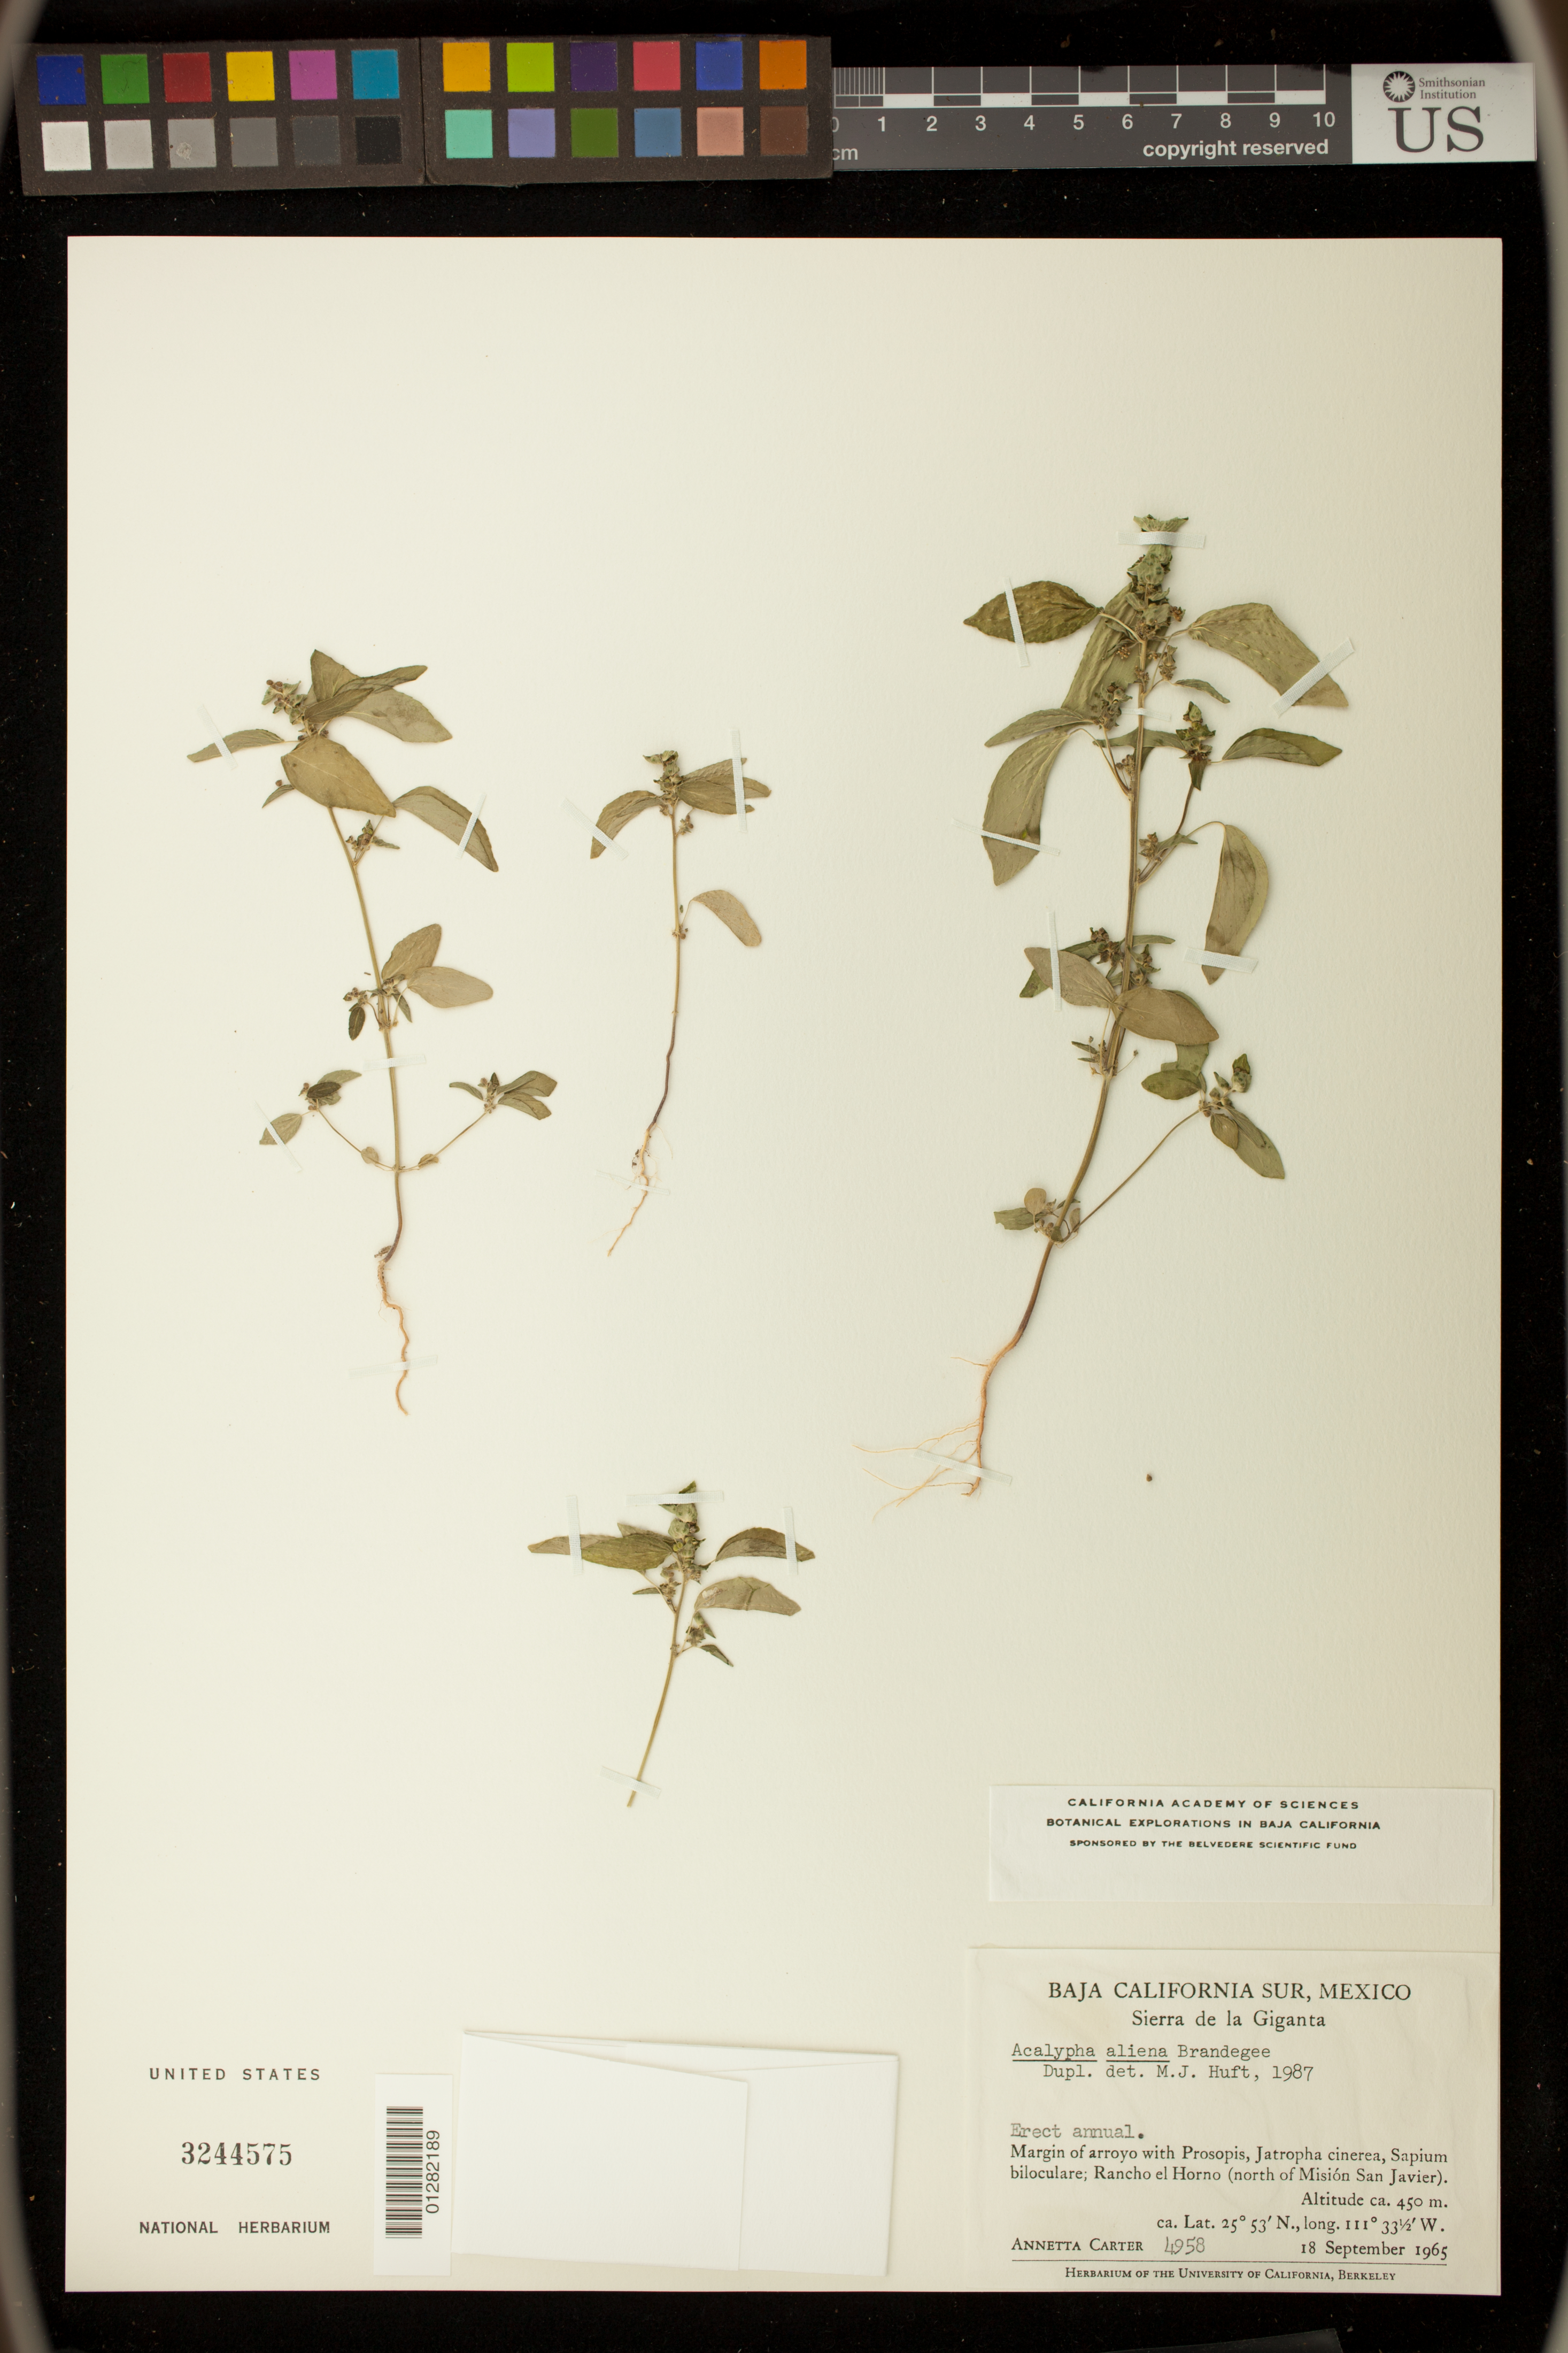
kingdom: Plantae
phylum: Tracheophyta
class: Magnoliopsida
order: Malpighiales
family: Euphorbiaceae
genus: Acalypha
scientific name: Acalypha aliena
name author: Brandegee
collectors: A. M. Carter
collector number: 4958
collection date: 1965-09-18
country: Mexico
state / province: Baja California Sur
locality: Sierra de la Giganta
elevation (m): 450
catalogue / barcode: US 3244575